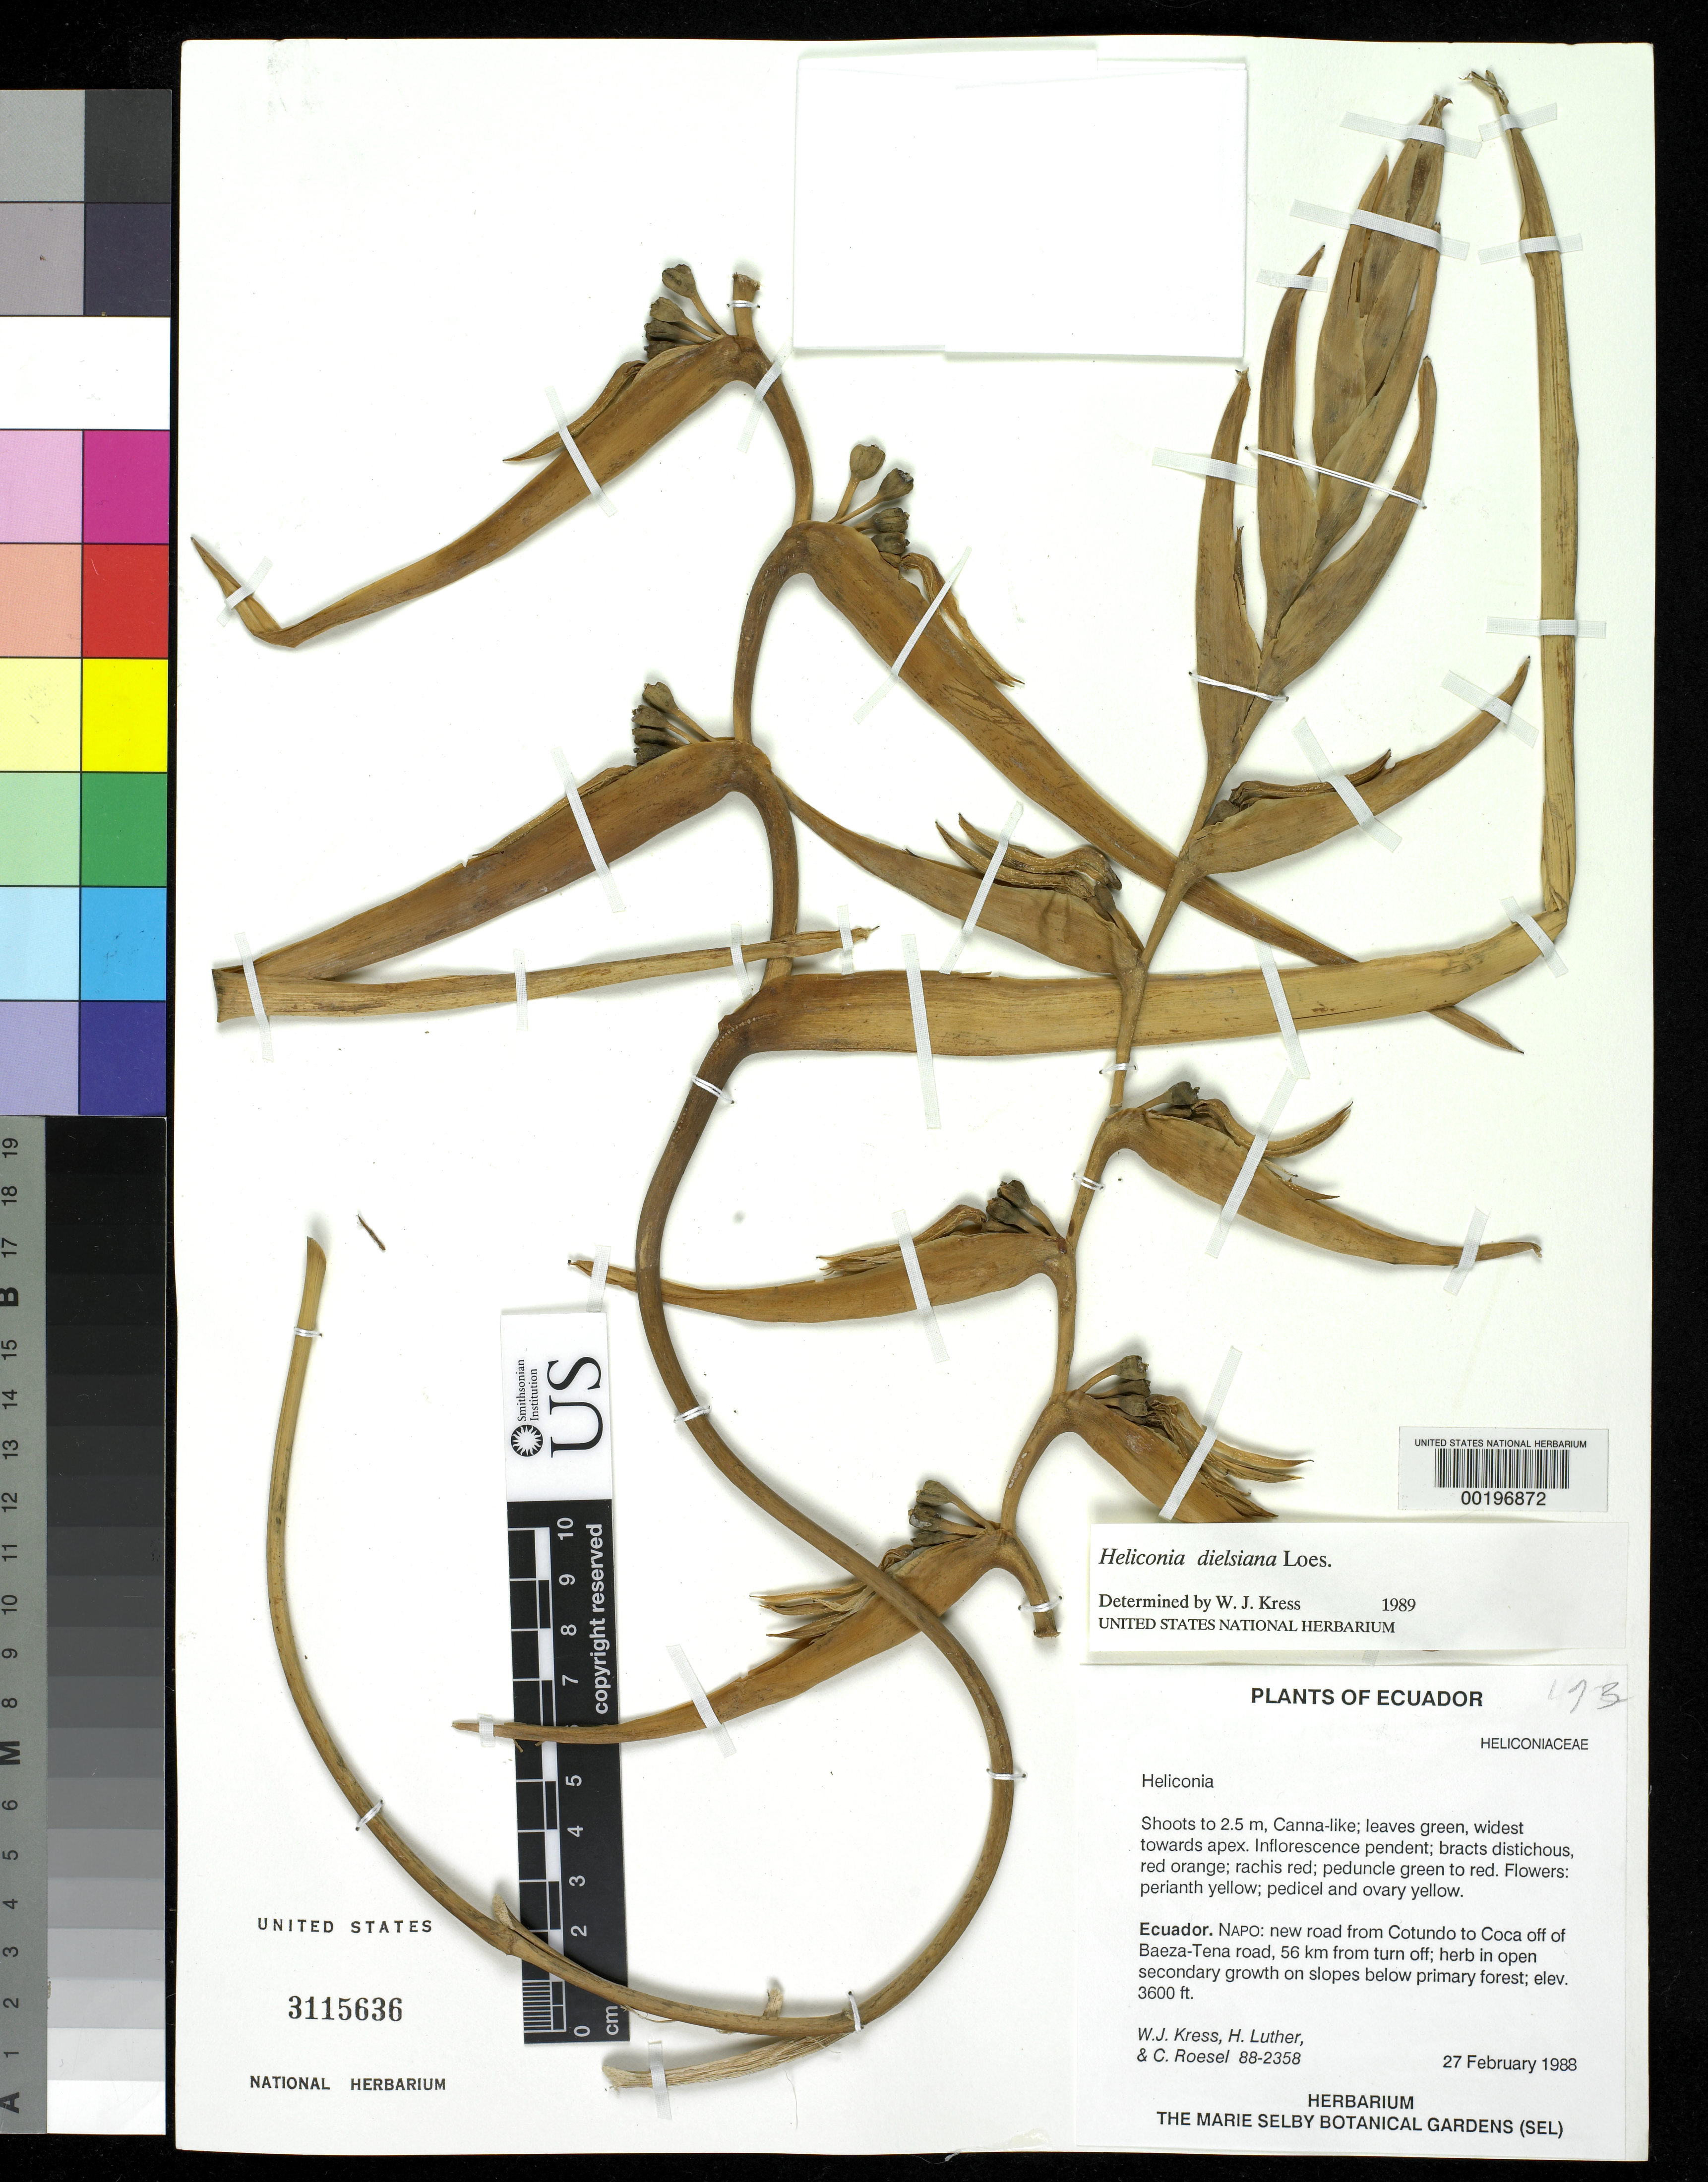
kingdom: Plantae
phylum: Tracheophyta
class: Liliopsida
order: Zingiberales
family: Heliconiaceae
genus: Heliconia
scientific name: Heliconia dielsiana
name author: Loes.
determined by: Kress, W. J., (US), Smithsonian Institution - National Museum of Natural History (UNITED STATES)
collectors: W. J. Kress, Harry E. Luther & C. S. Roesel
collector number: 88-2358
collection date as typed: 27 Feb 1988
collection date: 1988-02-27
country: Ecuador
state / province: Napo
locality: New road from cOtundo to coca of f of baeza-Tena road, 56 km from turn of f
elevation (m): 1097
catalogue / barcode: US 3115636